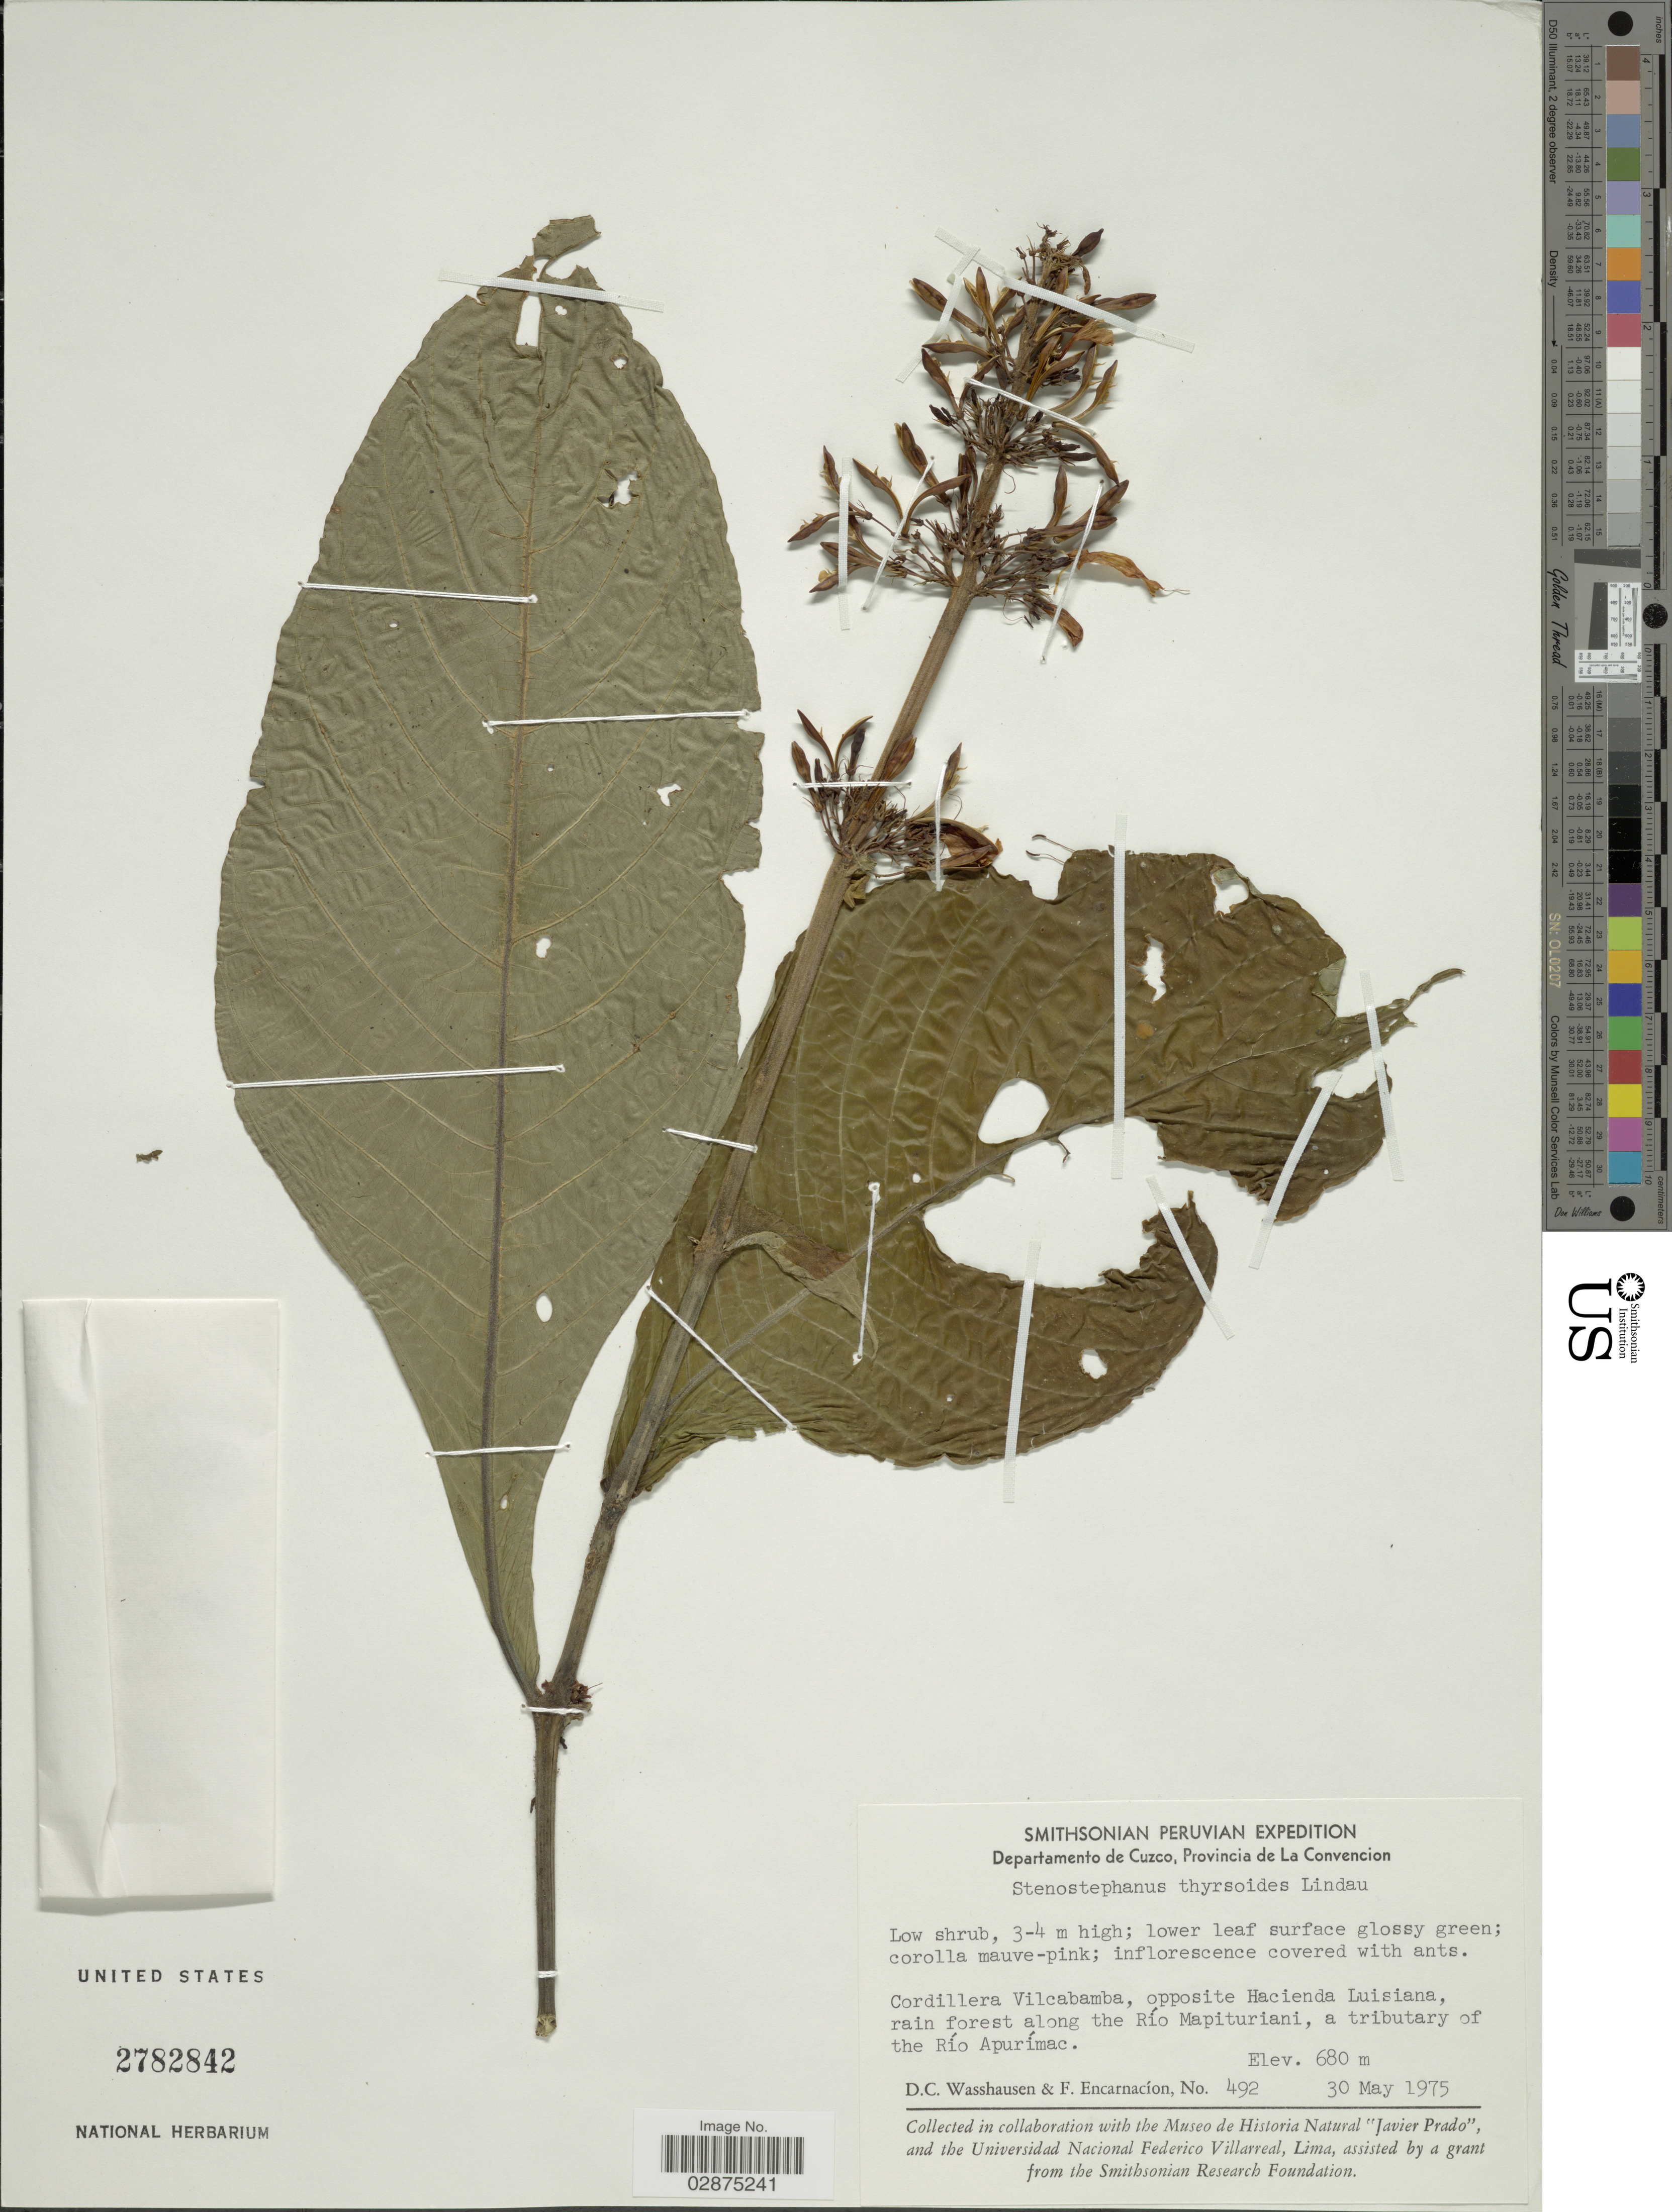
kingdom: Plantae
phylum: Tracheophyta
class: Magnoliopsida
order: Lamiales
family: Acanthaceae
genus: Stenostephanus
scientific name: Stenostephanus longistaminus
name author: (Ruiz & Pav.) V.M. Baum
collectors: D. C. Wasshausen & F. Encarnación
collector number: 492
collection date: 1975-05-30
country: Peru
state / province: Cusco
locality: Departamento de Cuzco, Provincia de La Convencion. Cordillera Vilcabamba, opposite Hacienda Luisiana, rain forest along the Río Mapituriani, a tributary of the Río Apurímac.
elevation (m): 680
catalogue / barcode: US 2782842